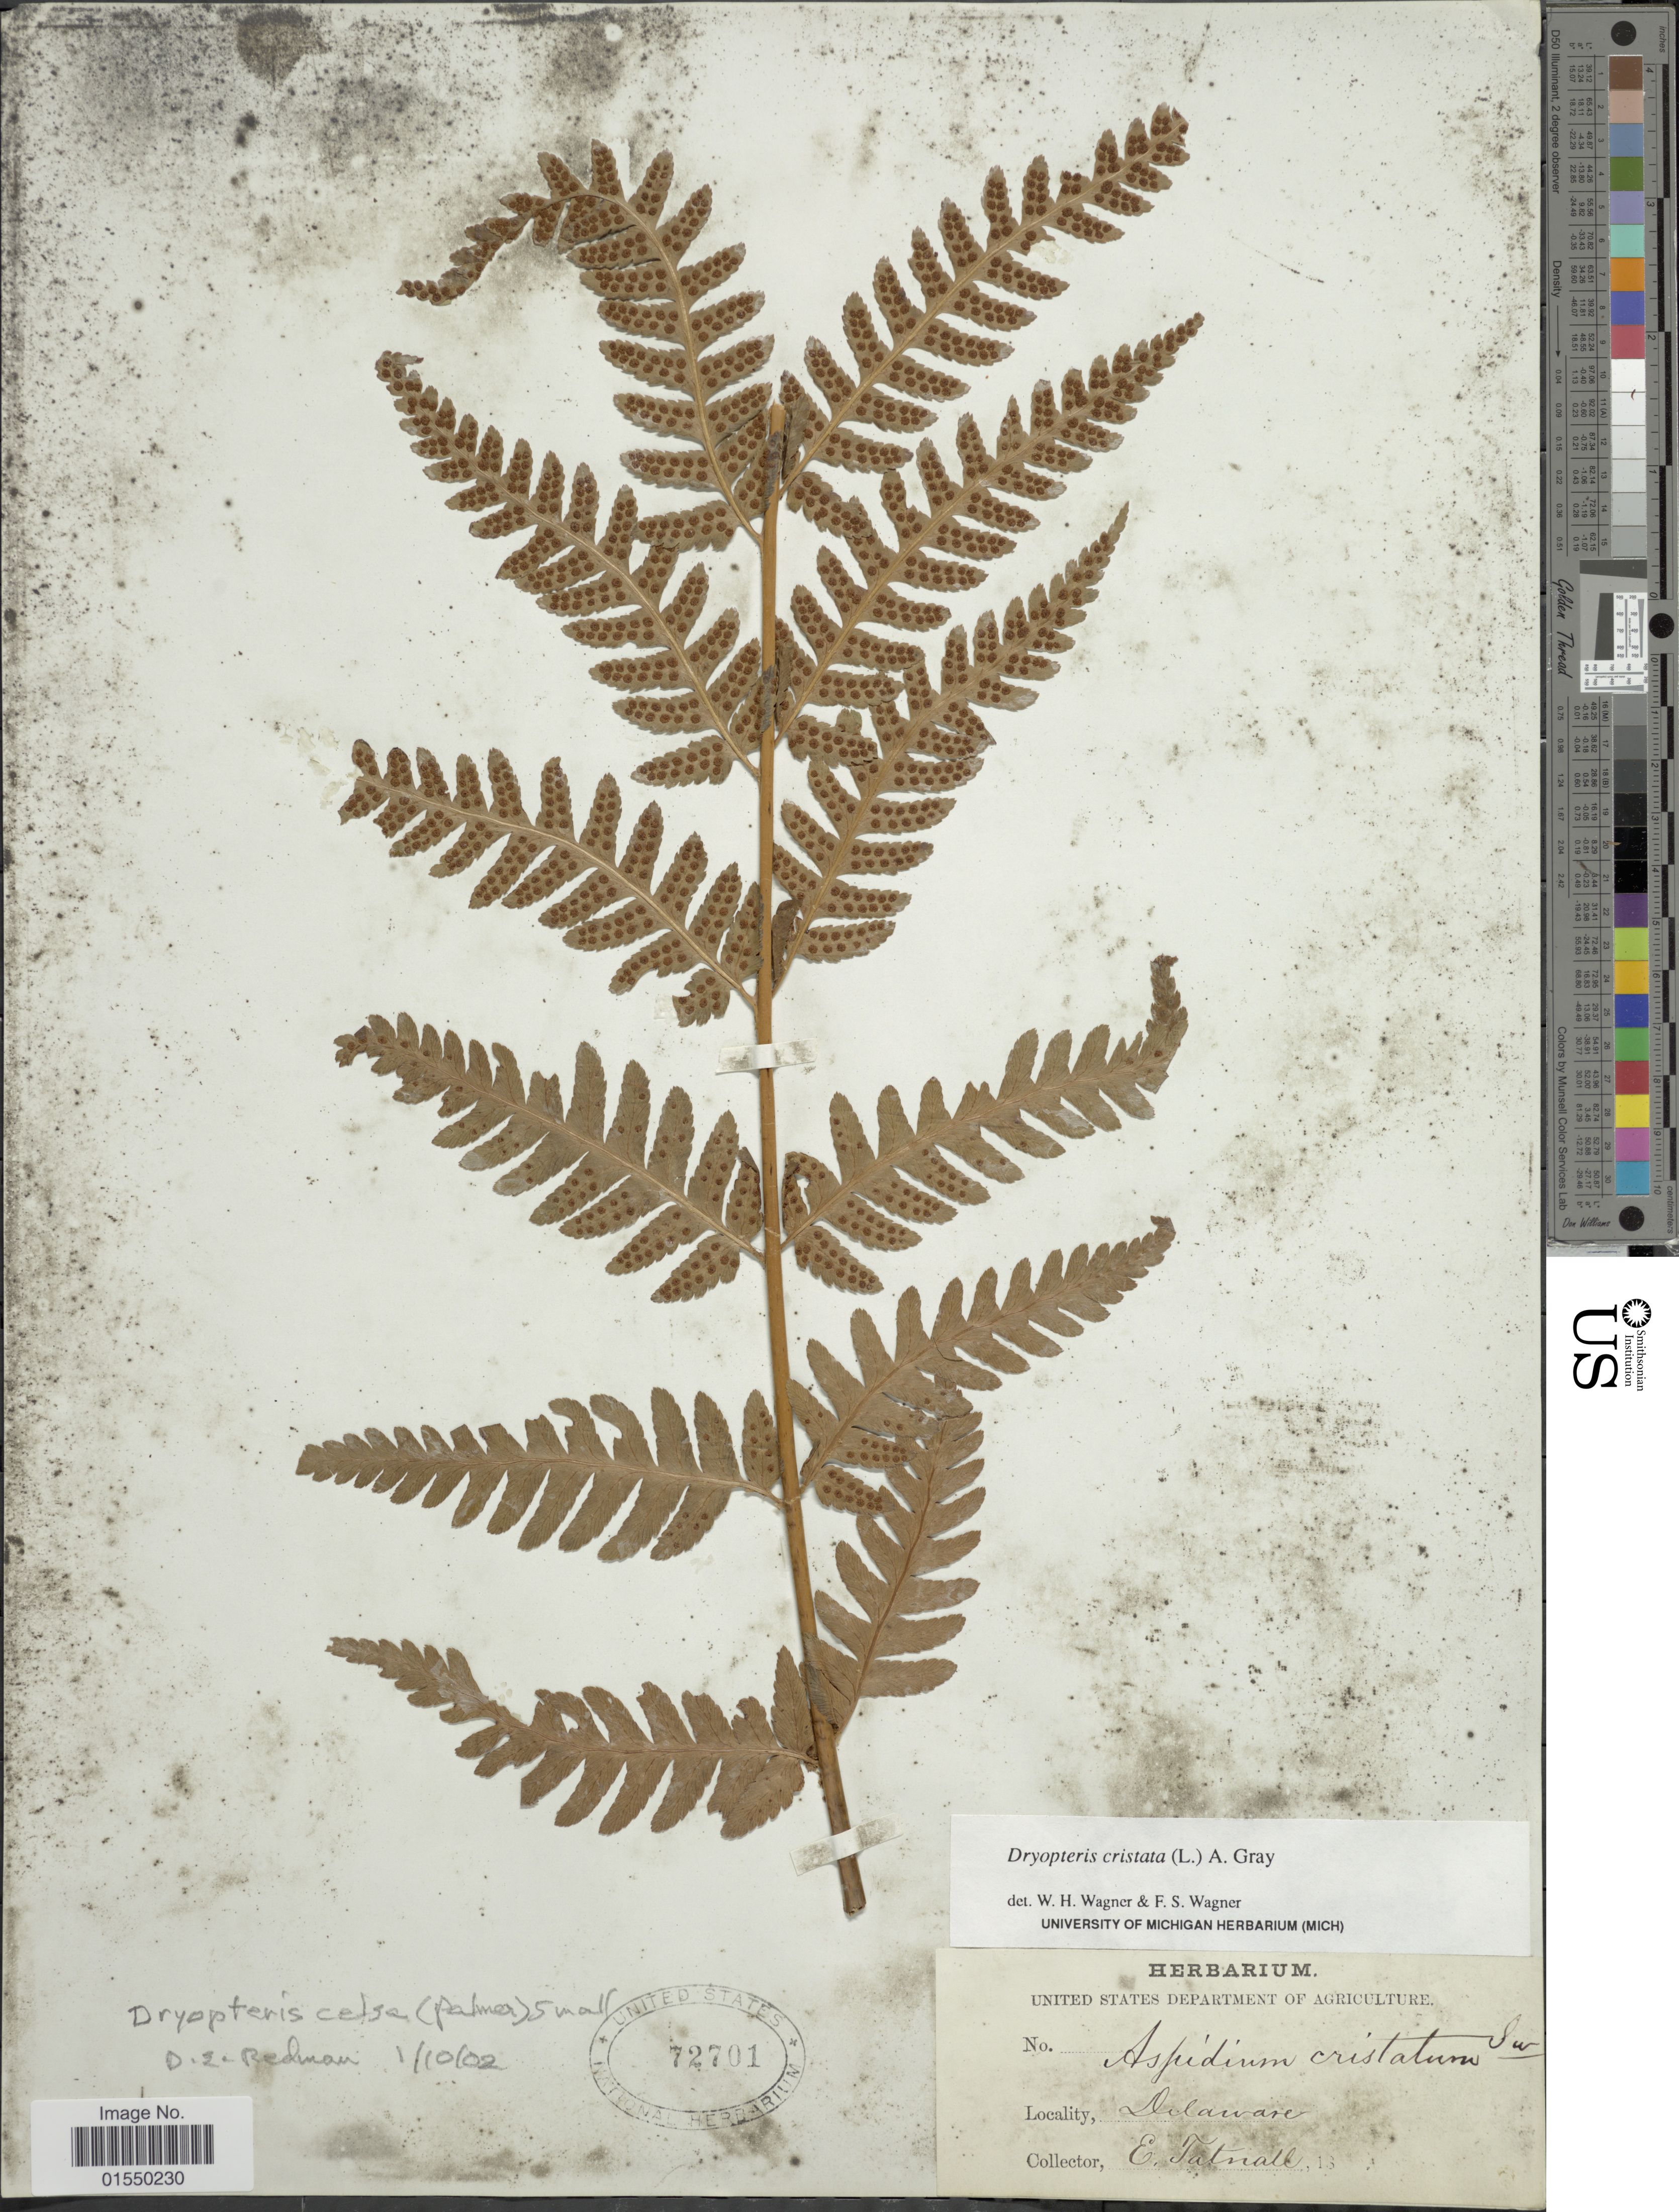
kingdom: Plantae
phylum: Tracheophyta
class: Polypodiopsida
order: Polypodiales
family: Dryopteridaceae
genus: Dryopteris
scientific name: Dryopteris celsa (W. Palmer) Knowlt., W. Palmer & C.L. Pollard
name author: (W. Palmer) Knowlt. et al.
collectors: E. Tatnall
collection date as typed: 18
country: United States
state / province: Delaware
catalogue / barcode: US 72701